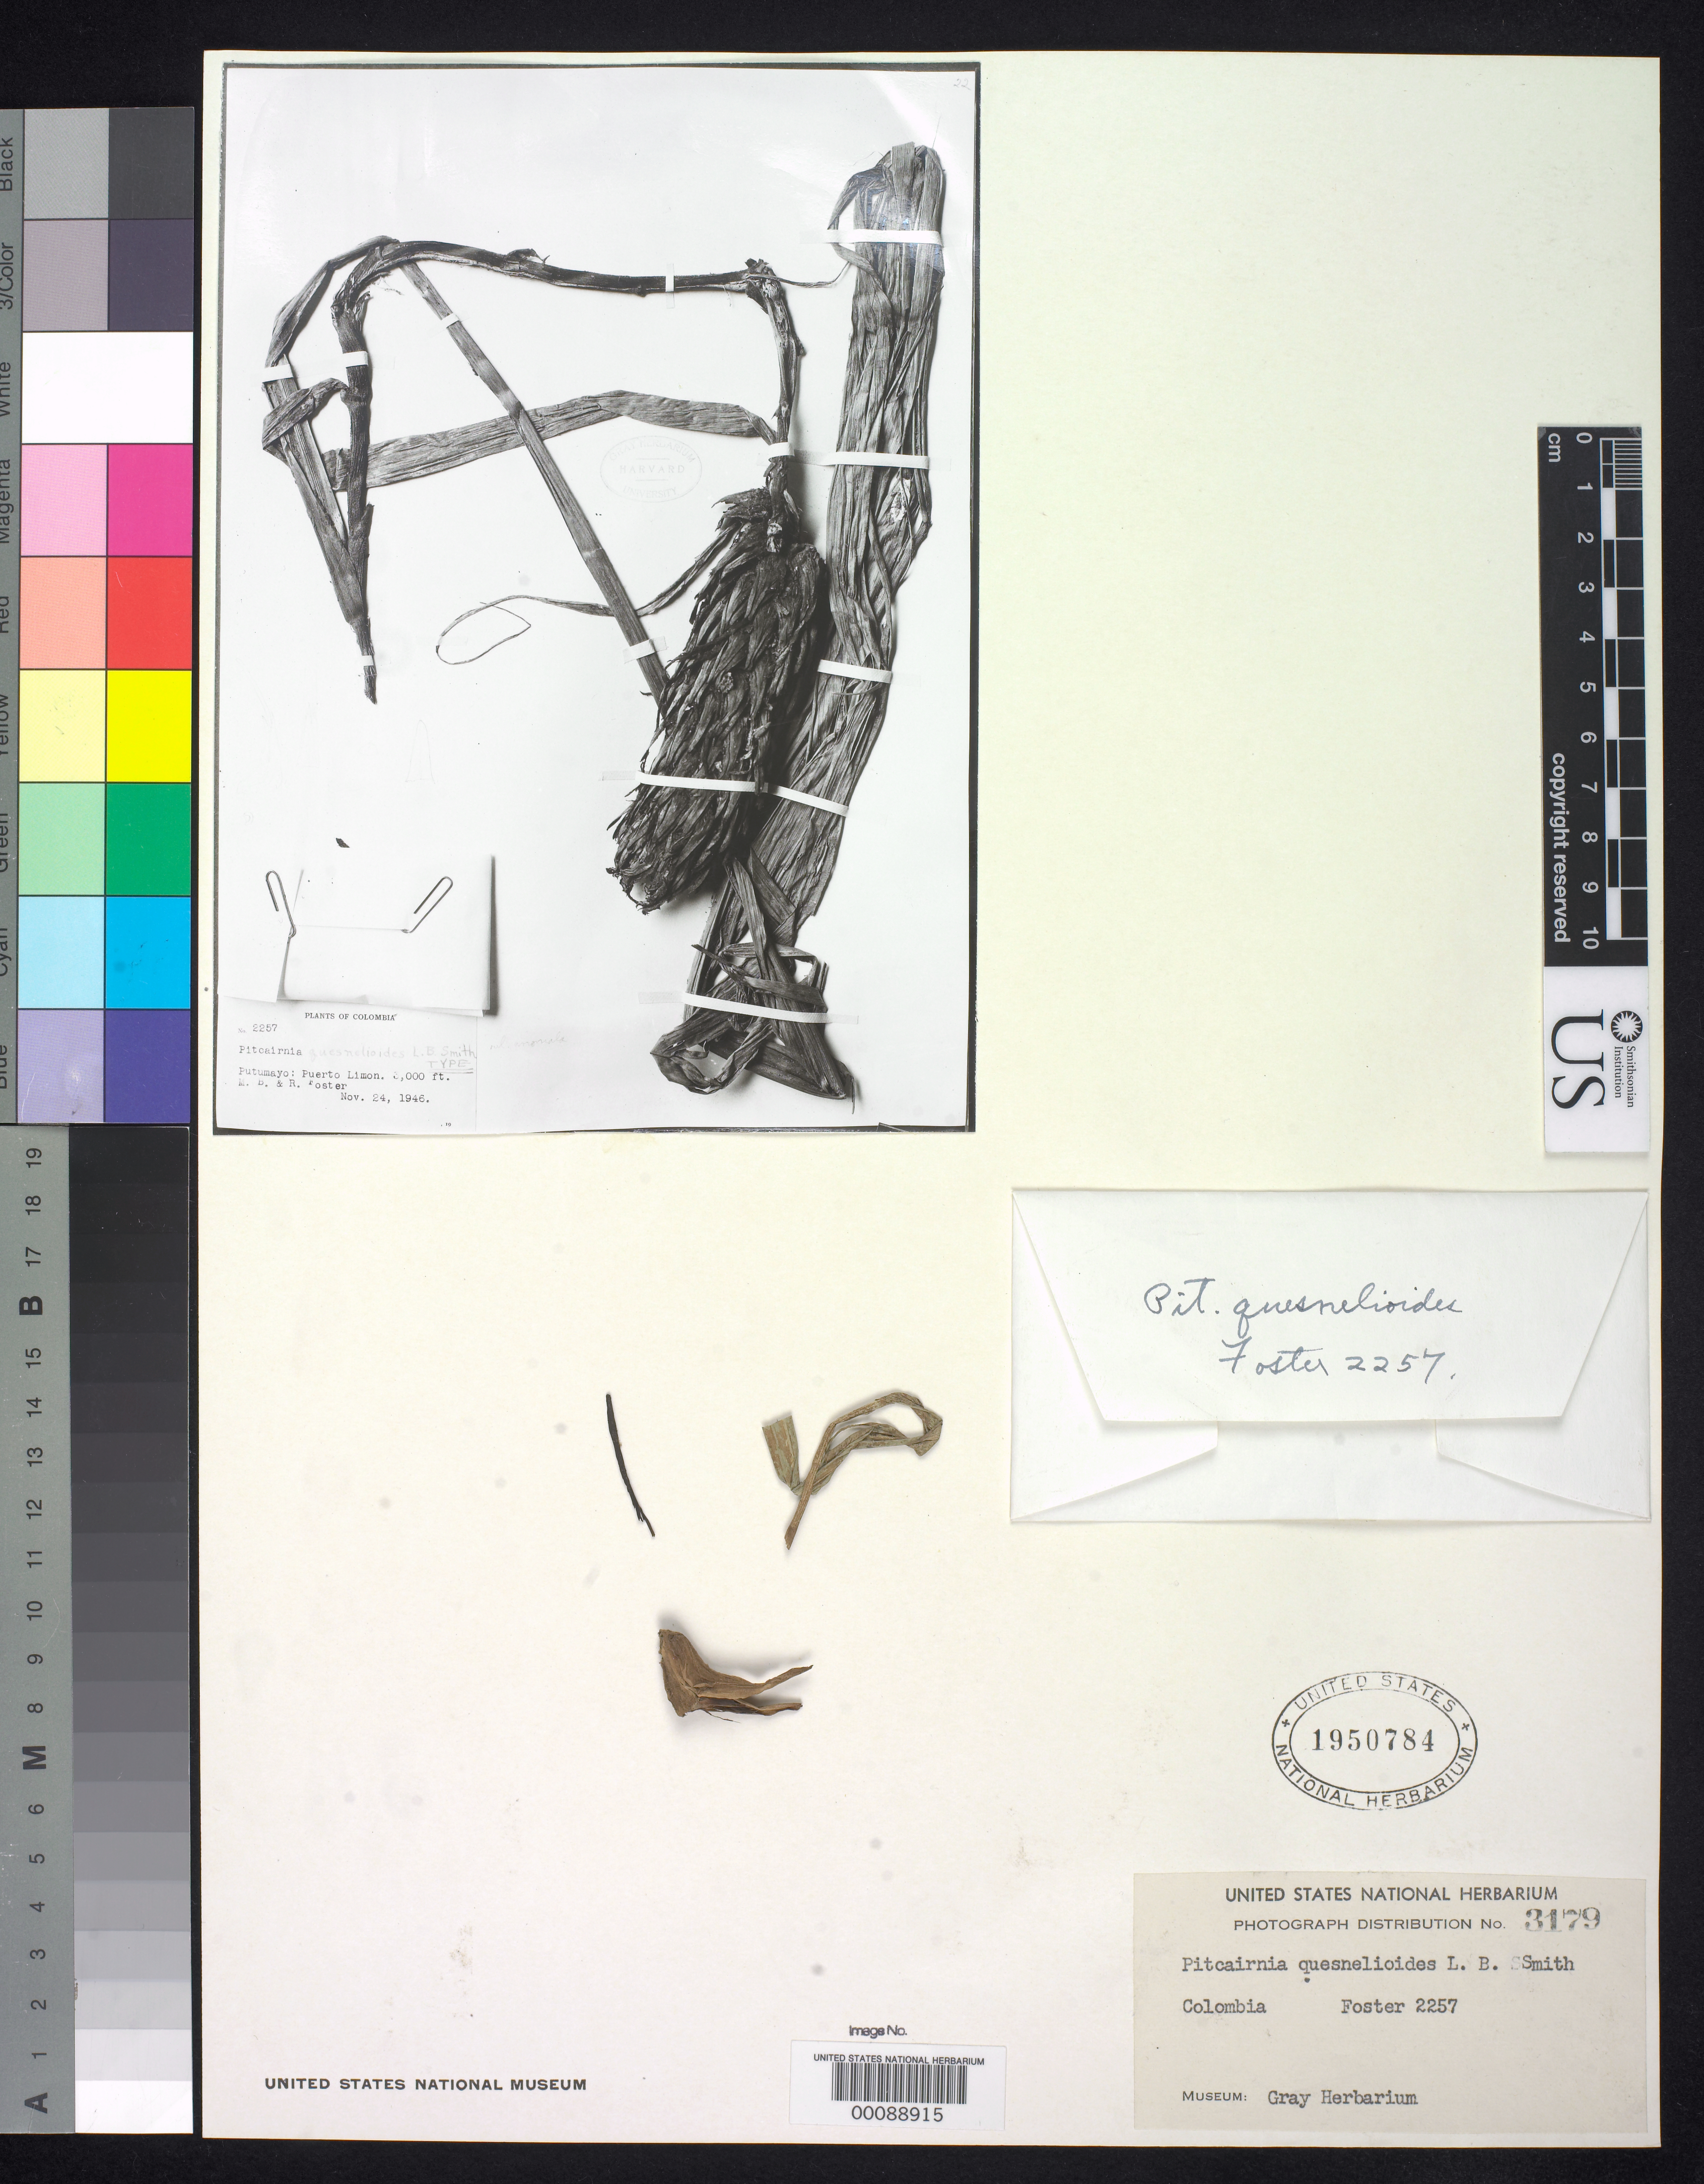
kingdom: Plantae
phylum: Tracheophyta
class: Liliopsida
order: Poales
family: Bromeliaceae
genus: Pitcairnia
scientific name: Pitcairnia quesnelioides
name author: L.B. Sm.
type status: Isotype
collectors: M. B. Foster & R. C. Foster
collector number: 2257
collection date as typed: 24 Nov 1946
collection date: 1946-11-24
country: Colombia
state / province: Putumayo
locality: Puerto Limon.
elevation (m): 900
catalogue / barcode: US 1950784